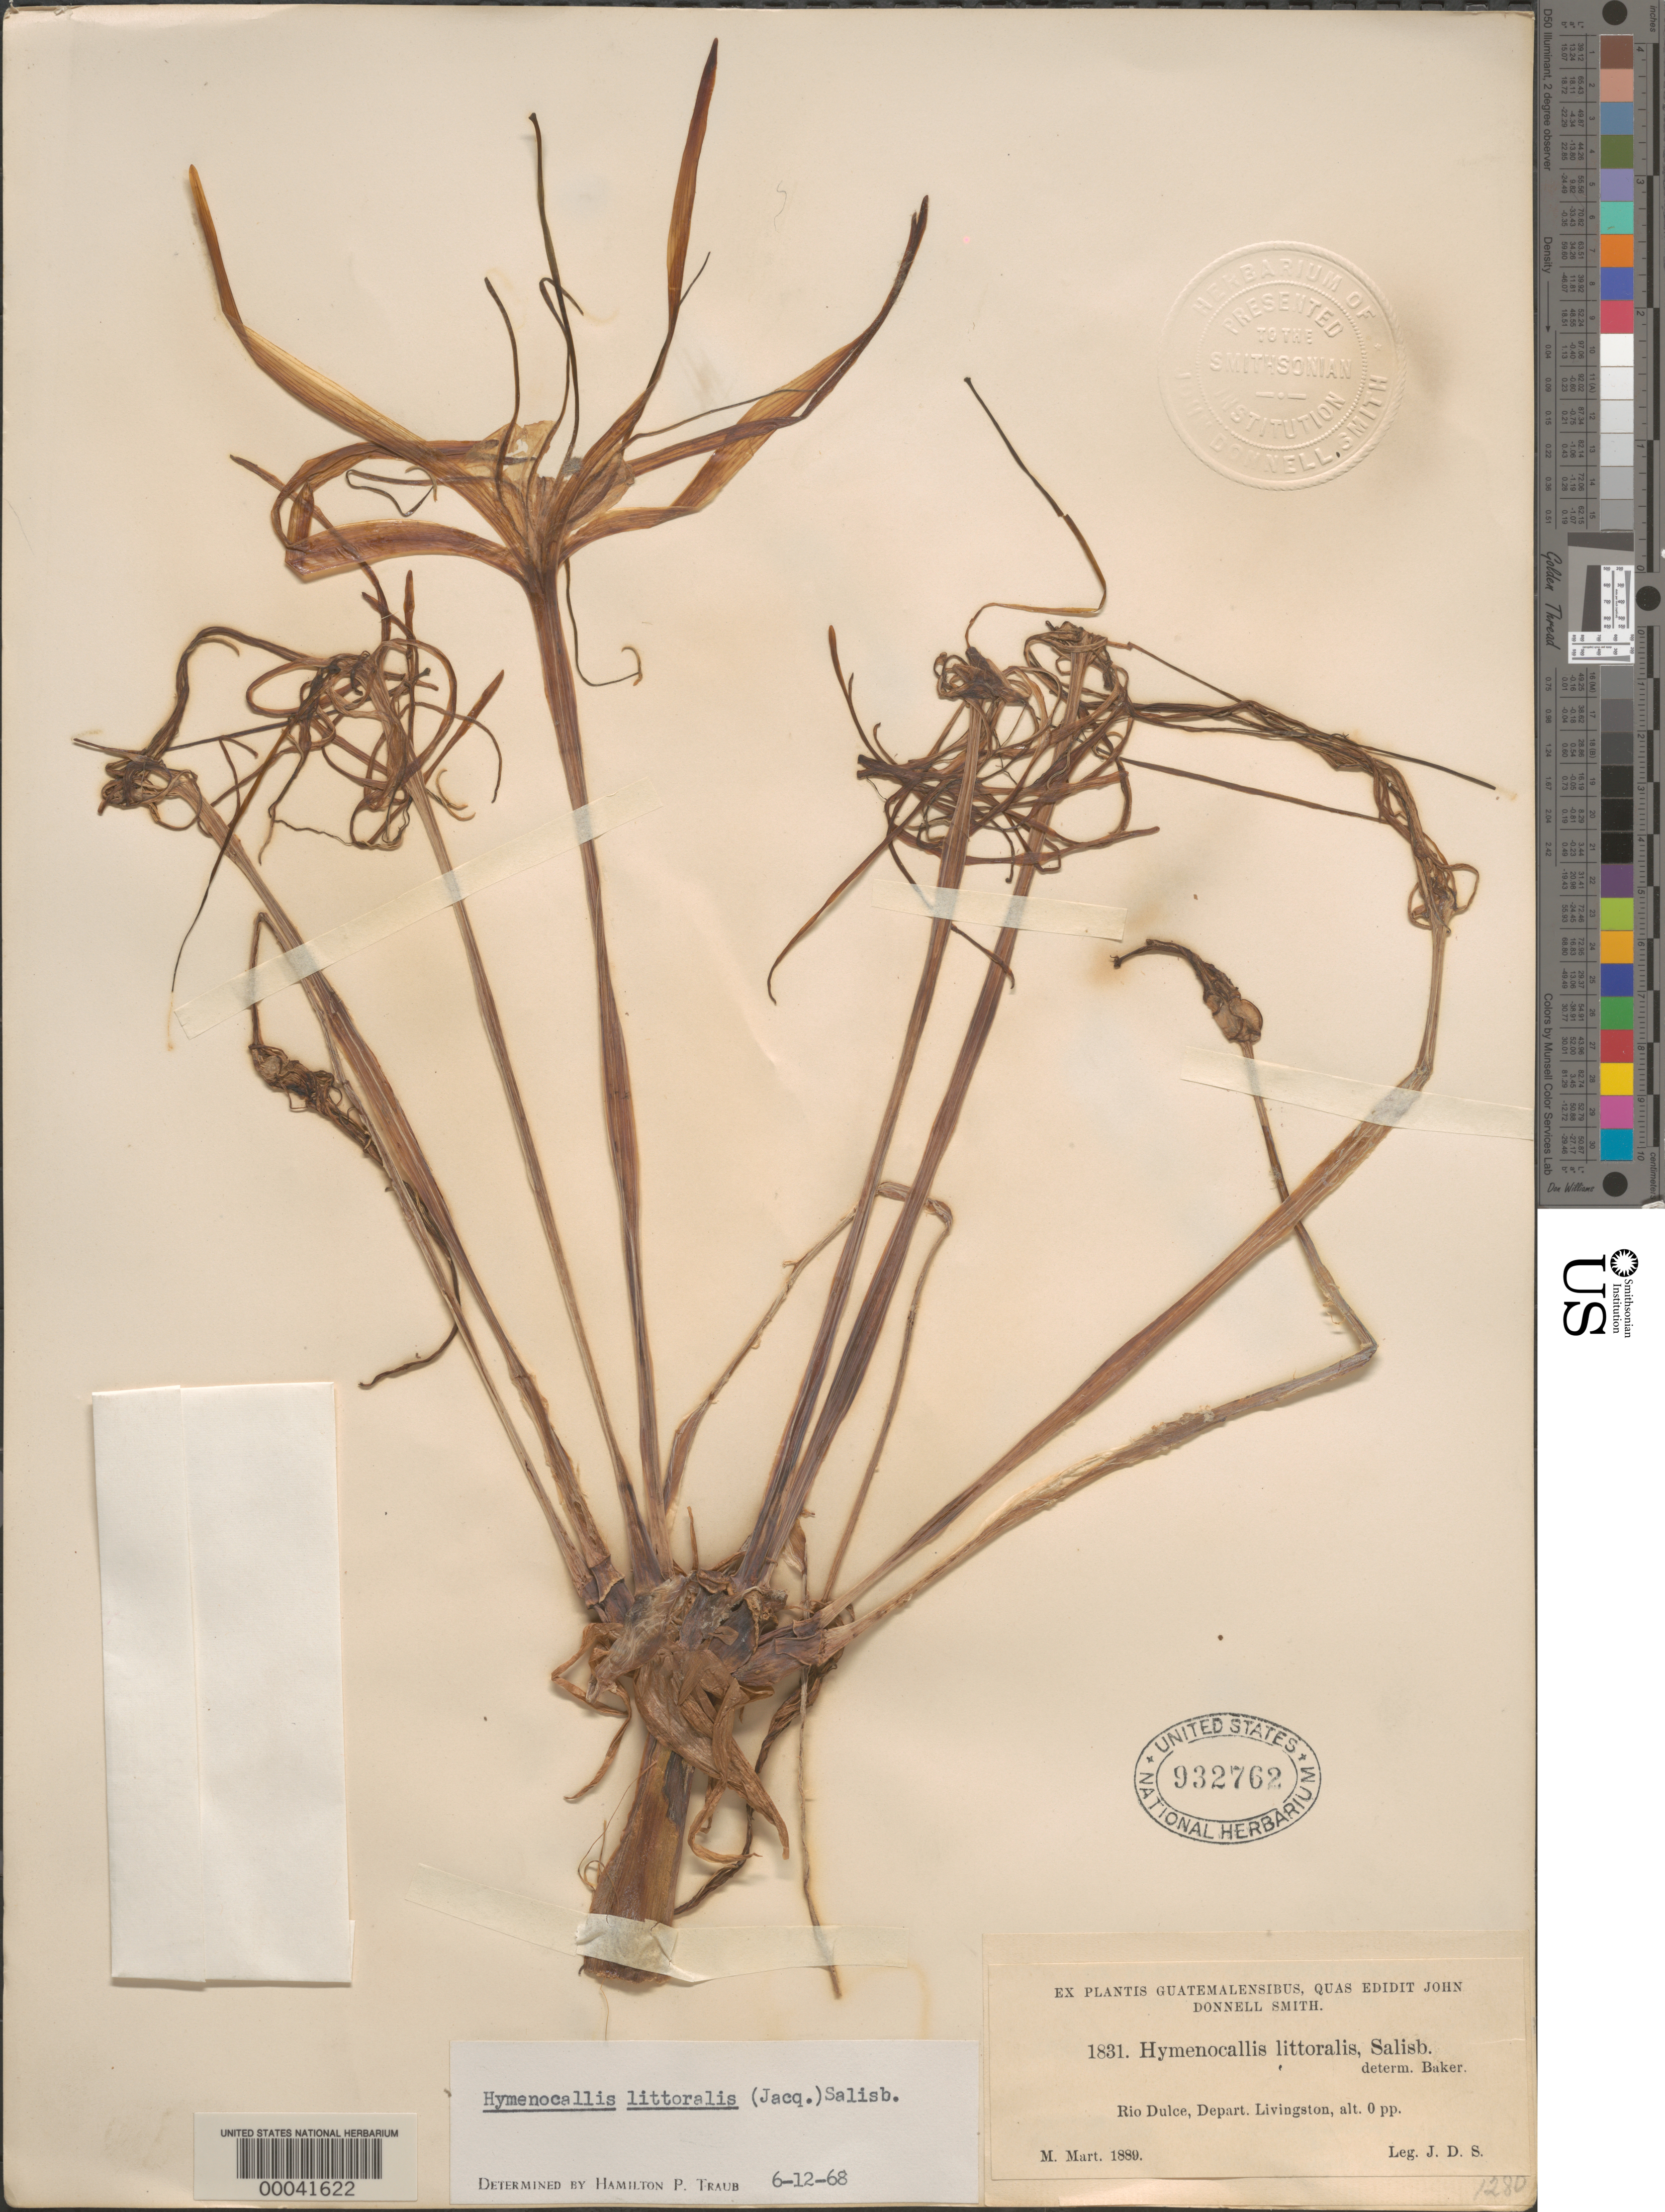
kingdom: Plantae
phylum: Tracheophyta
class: Liliopsida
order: Asparagales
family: Amaryllidaceae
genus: Hymenocallis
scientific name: Hymenocallis littoralis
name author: (Jacq.) Salisb.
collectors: J. Donnell Smith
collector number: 1831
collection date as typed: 1889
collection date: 1889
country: Guatemala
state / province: Izabal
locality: Rio Dulce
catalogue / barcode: US 932762